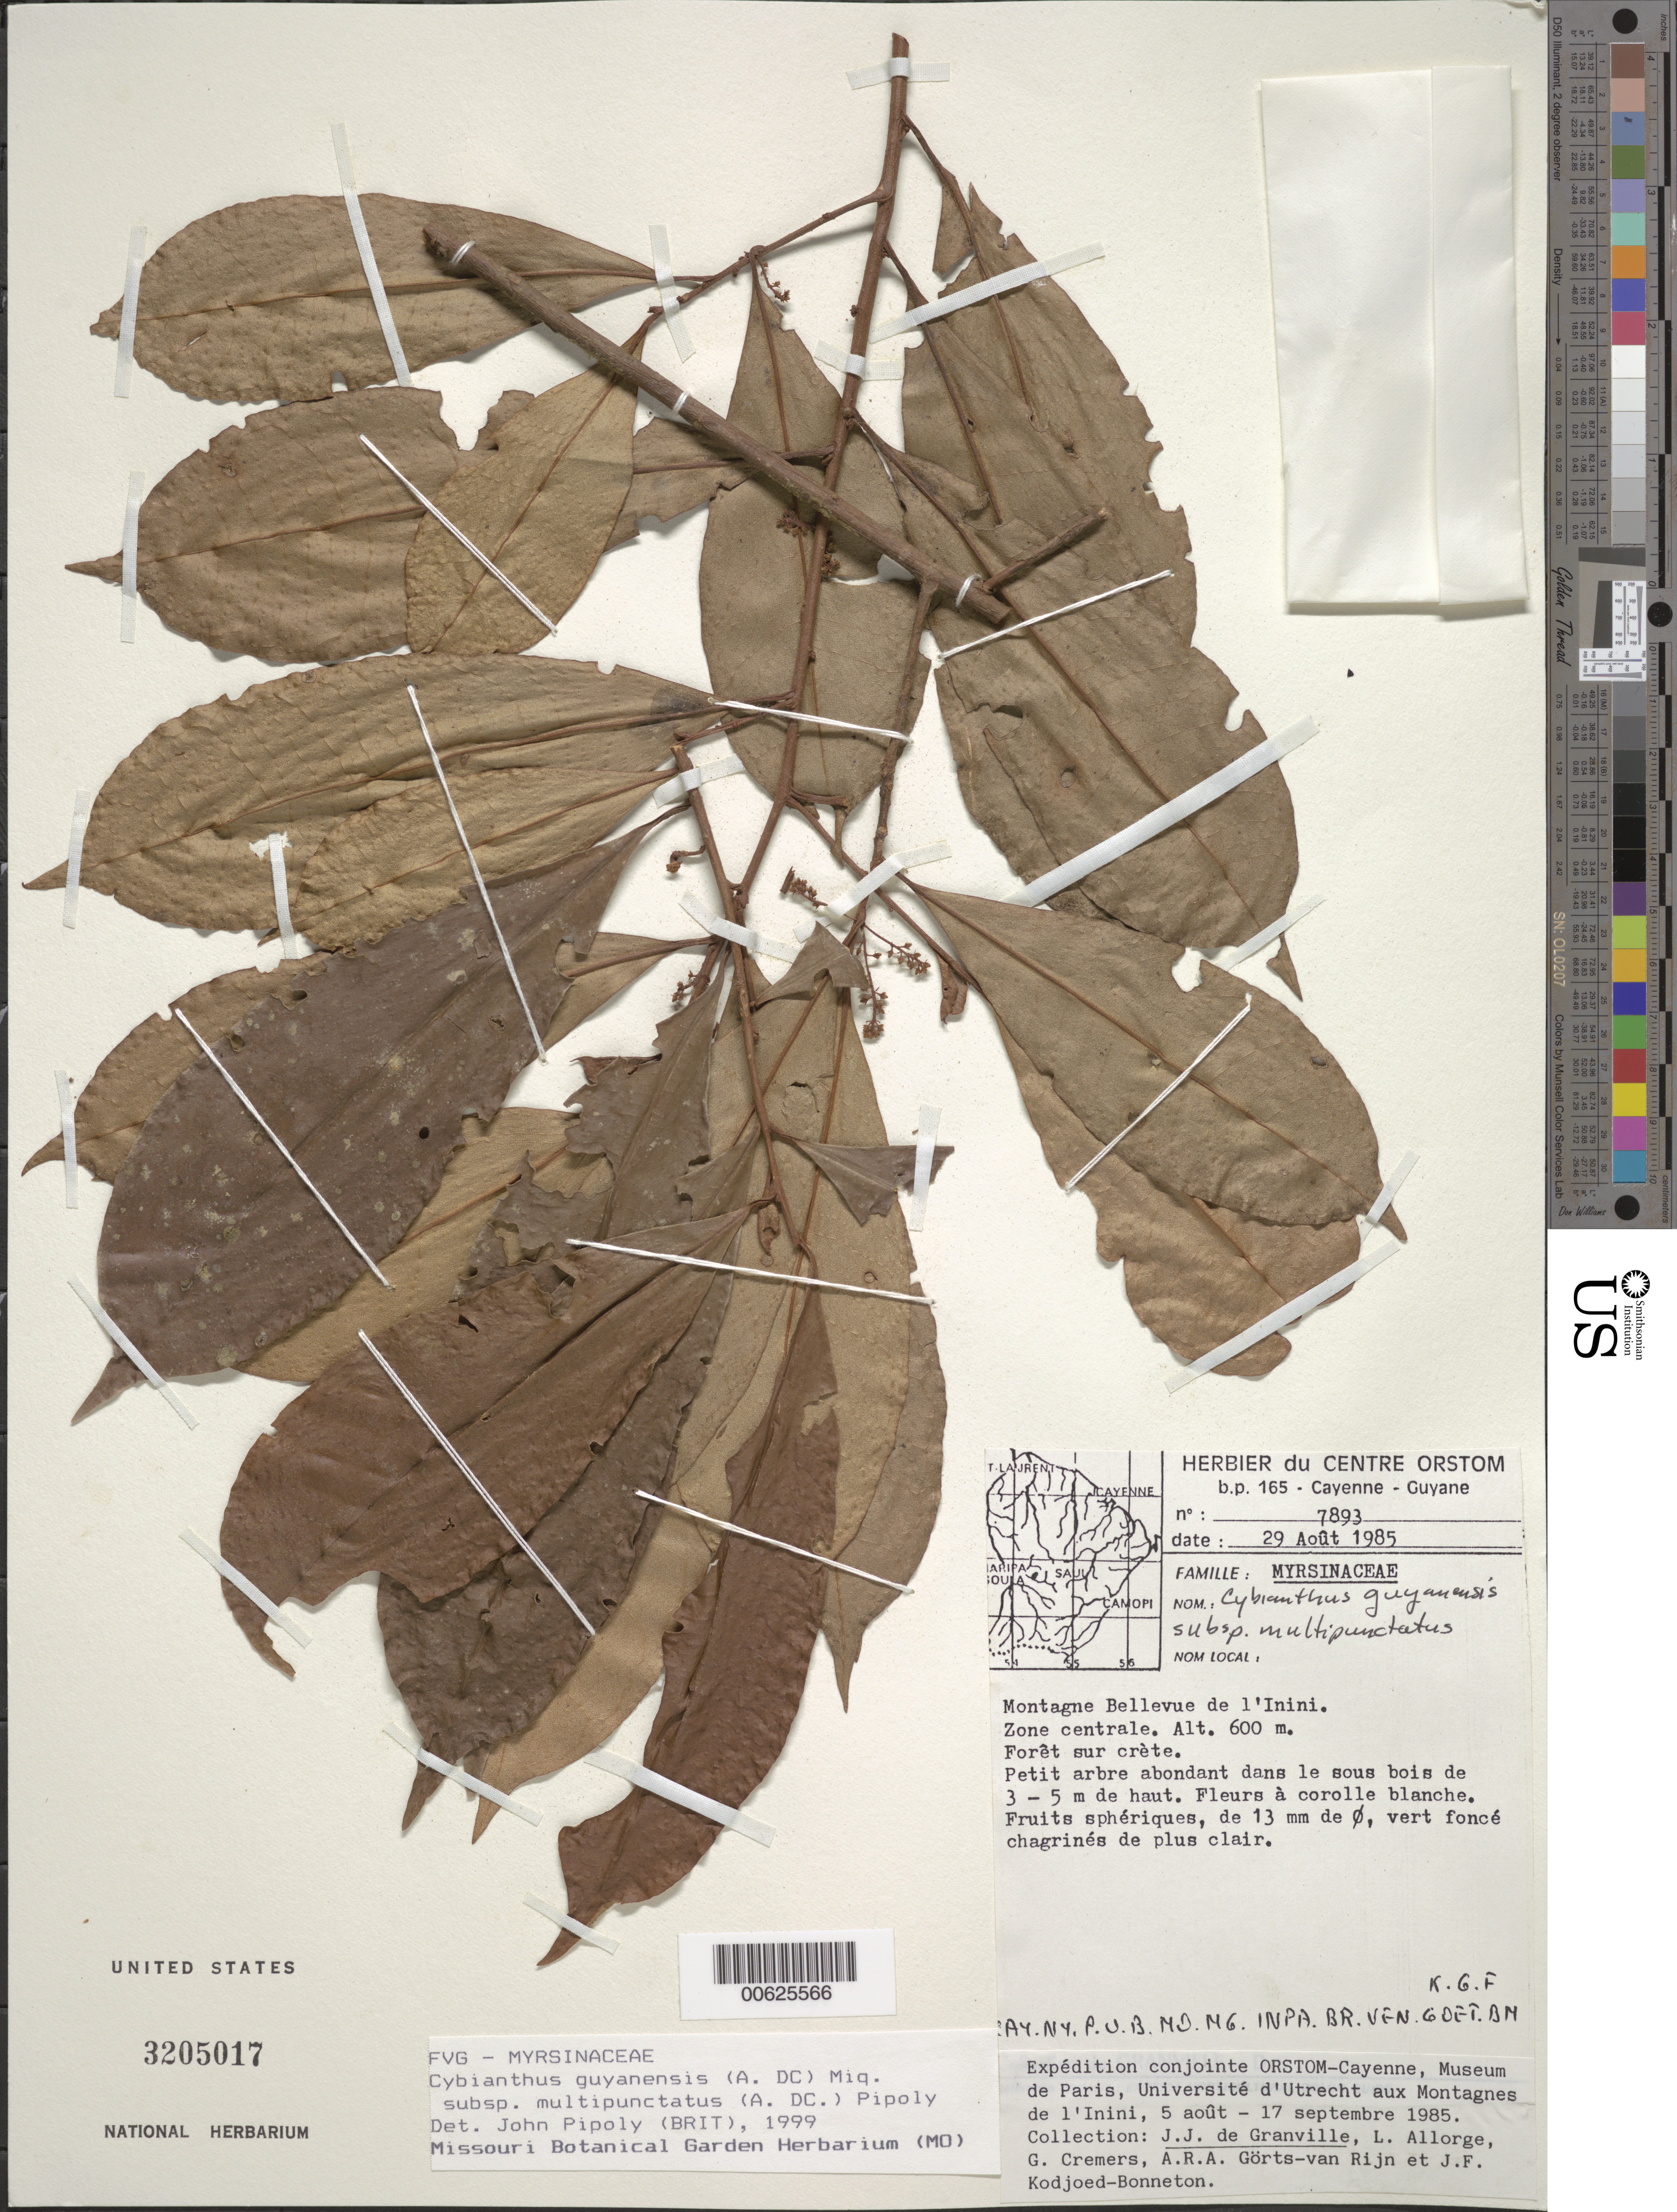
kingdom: Plantae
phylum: Tracheophyta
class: Magnoliopsida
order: Ericales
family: Primulaceae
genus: Cybianthus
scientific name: Cybianthus guyanensis subsp. multipunctatus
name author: (A. DC.) Pipoly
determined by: Pipoly, J. J., III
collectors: J.-J. de Granville, L. Allorge, G. Cremers, A. .R. A. Görts-van Rijn & J. Kodjoed-Bonneton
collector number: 7893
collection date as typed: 29-Aug-85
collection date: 1985-08-29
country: French Guiana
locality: Montagnes Bellevue de l'Inini, zone centrale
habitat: Forêt sur crete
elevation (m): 600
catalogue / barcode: US 3205017